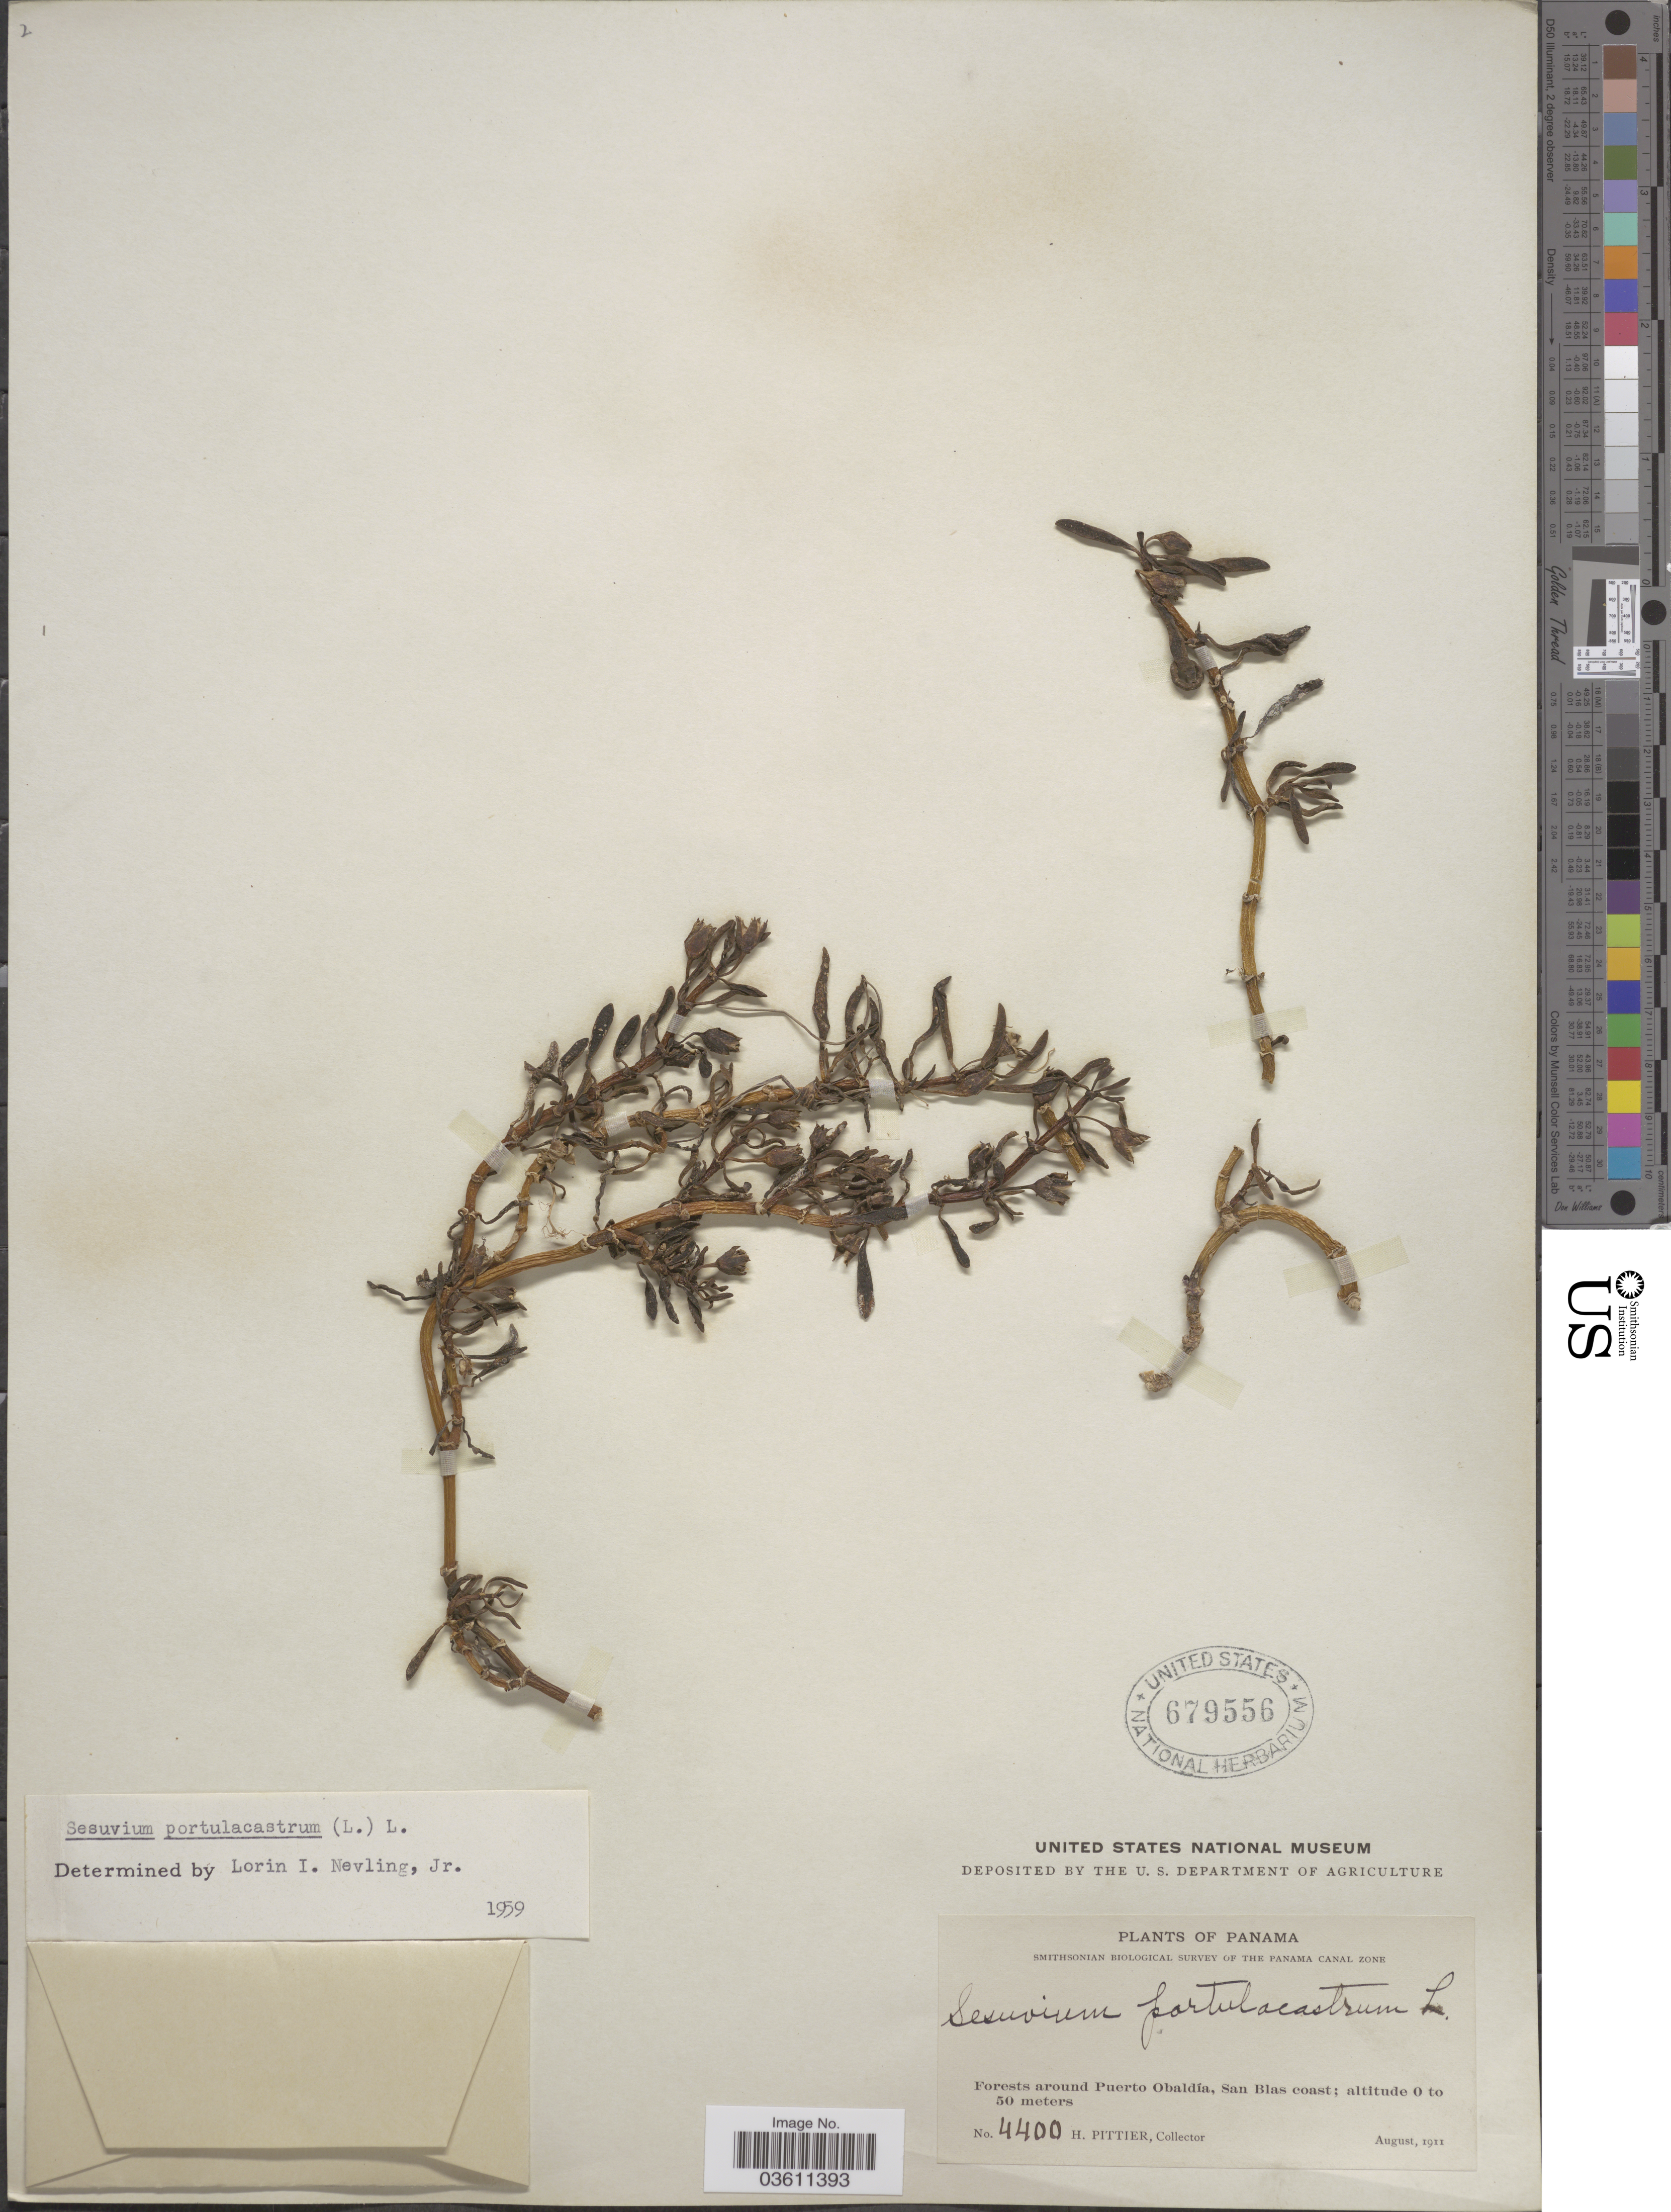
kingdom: Plantae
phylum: Tracheophyta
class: Magnoliopsida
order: Caryophyllales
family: Aizoaceae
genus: Sesuvium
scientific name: Sesuvium portulacastrum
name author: (L.) L.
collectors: H. F. Pittier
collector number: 4400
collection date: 1911-08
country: Panama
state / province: Kuna Yala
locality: Forests around Puerto Obaldía, San Blas coast.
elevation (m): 0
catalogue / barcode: US 679556